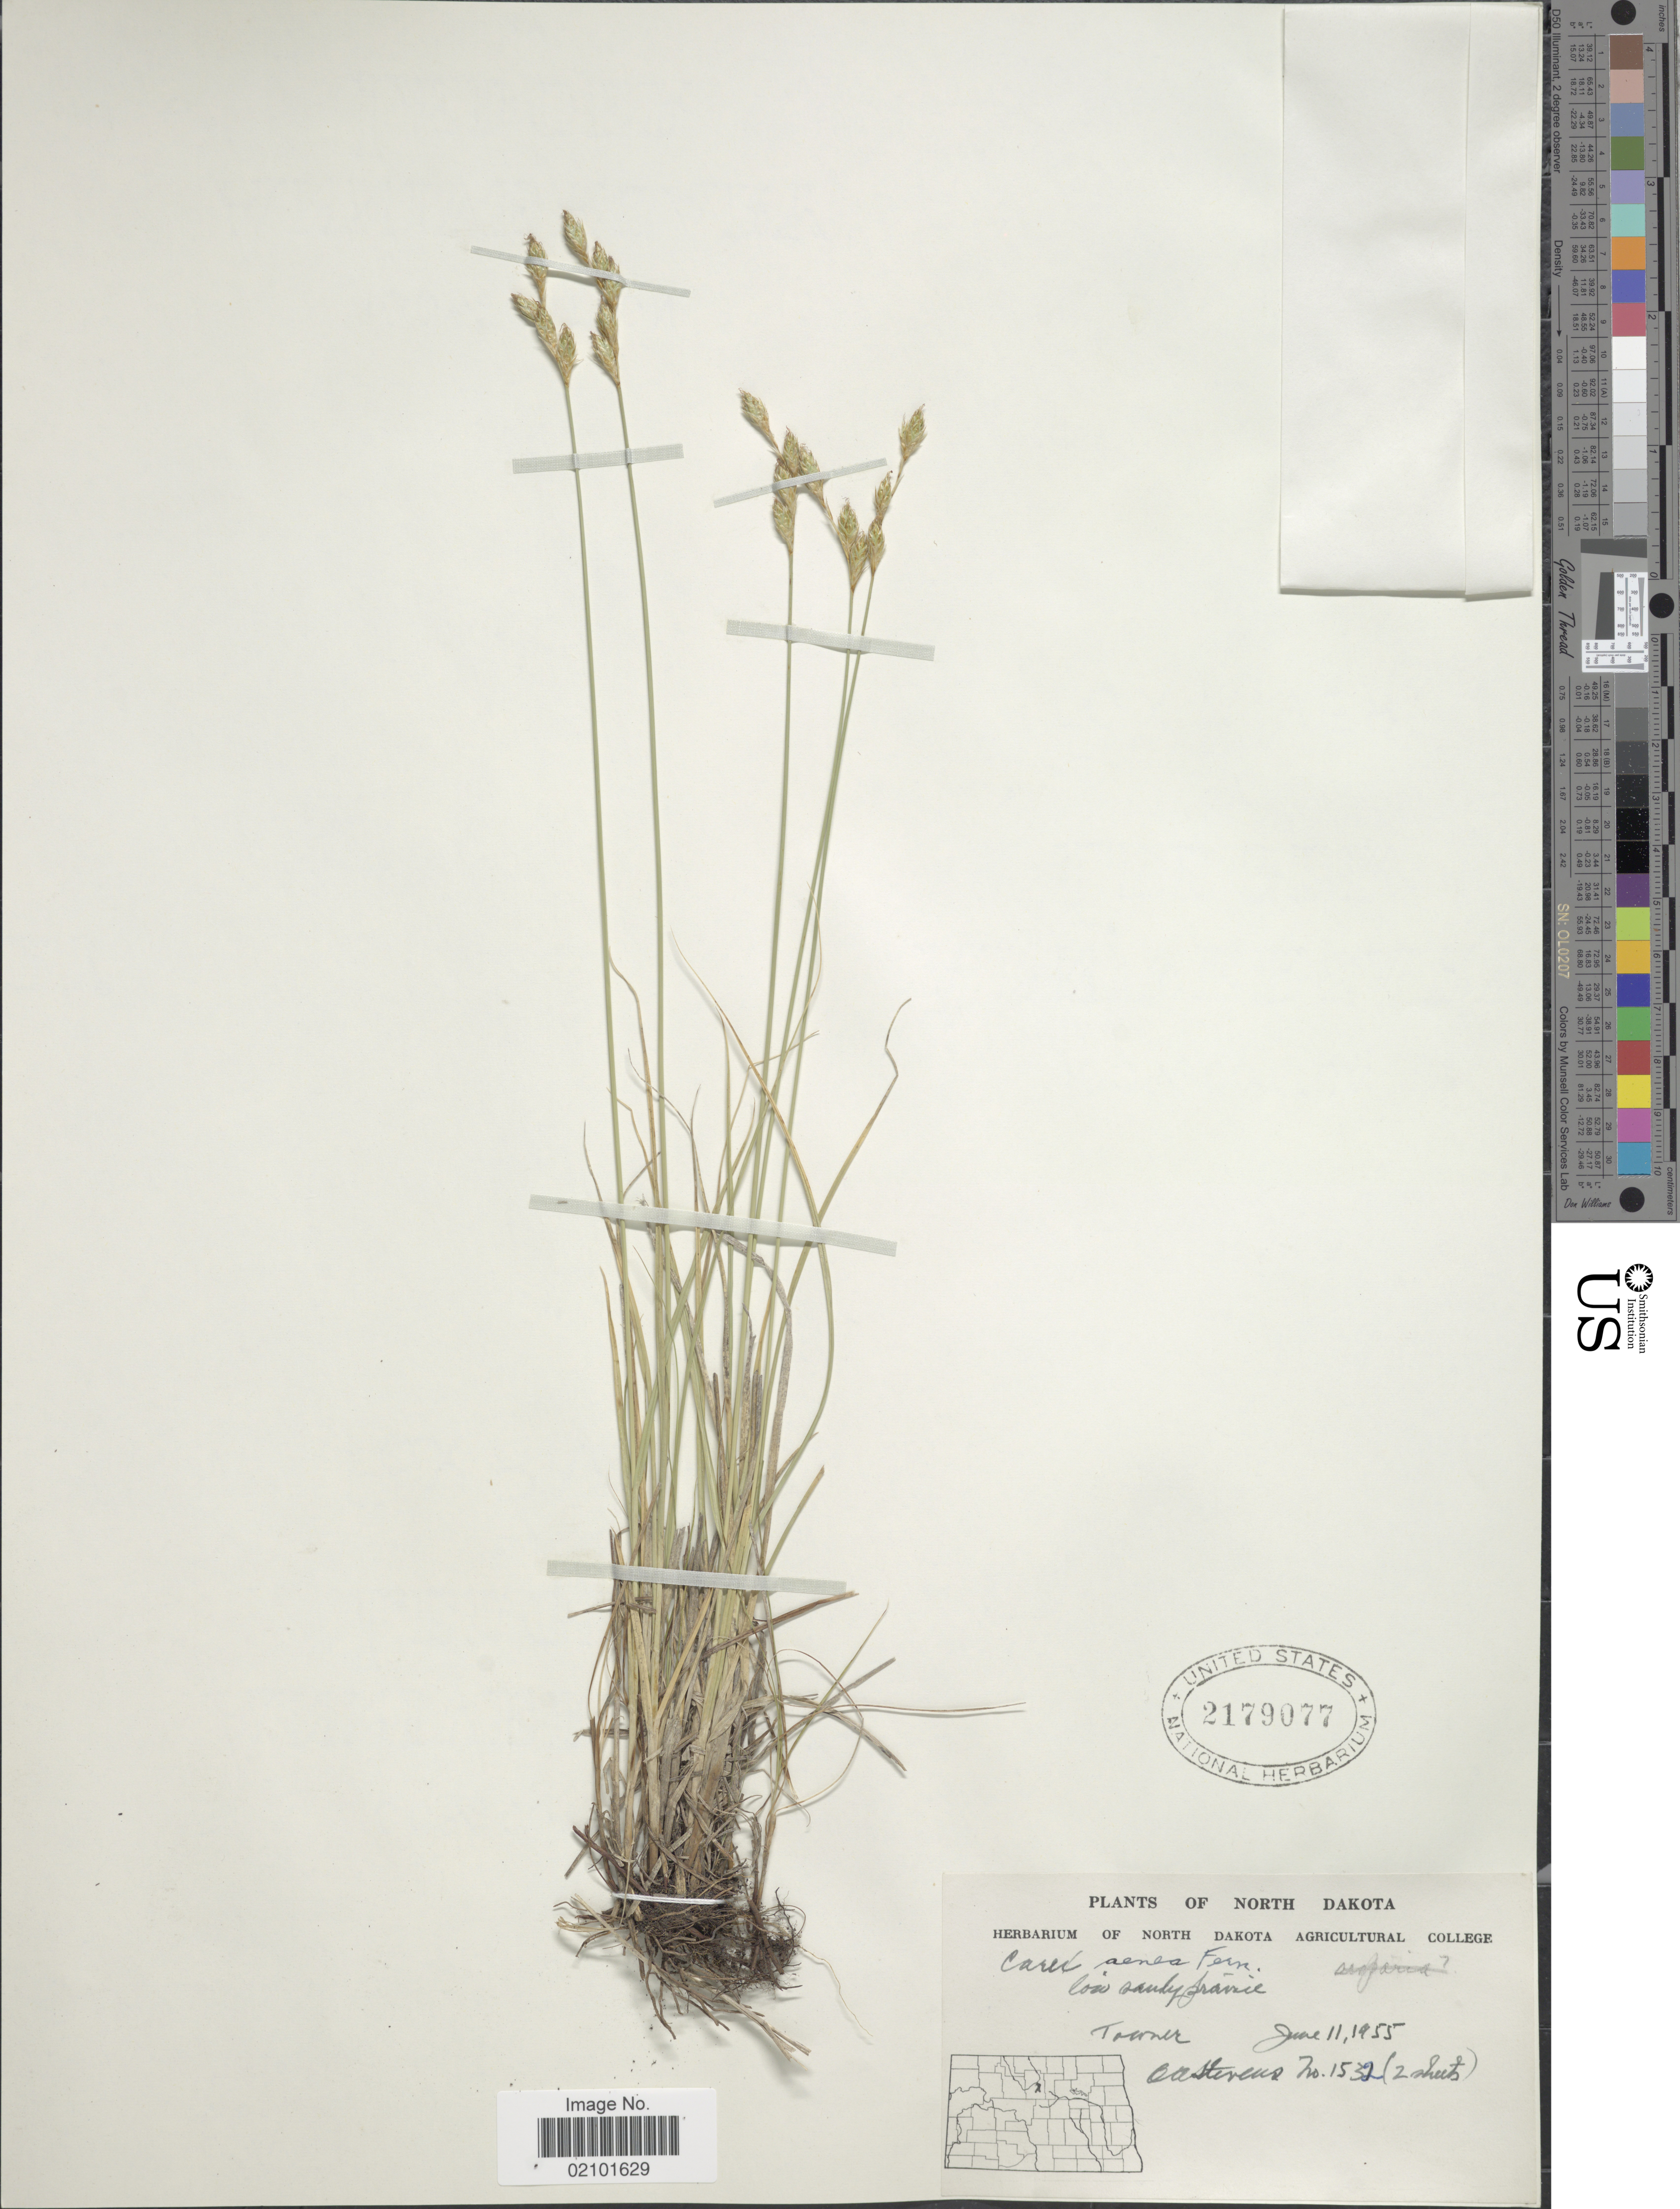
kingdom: Plantae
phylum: Tracheophyta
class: Liliopsida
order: Poales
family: Cyperaceae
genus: Carex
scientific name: Carex foenea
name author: Willd.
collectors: -. Oastroius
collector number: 1532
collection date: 1955-06-11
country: United States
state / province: North Dakota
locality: Towner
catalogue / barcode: US 2179077